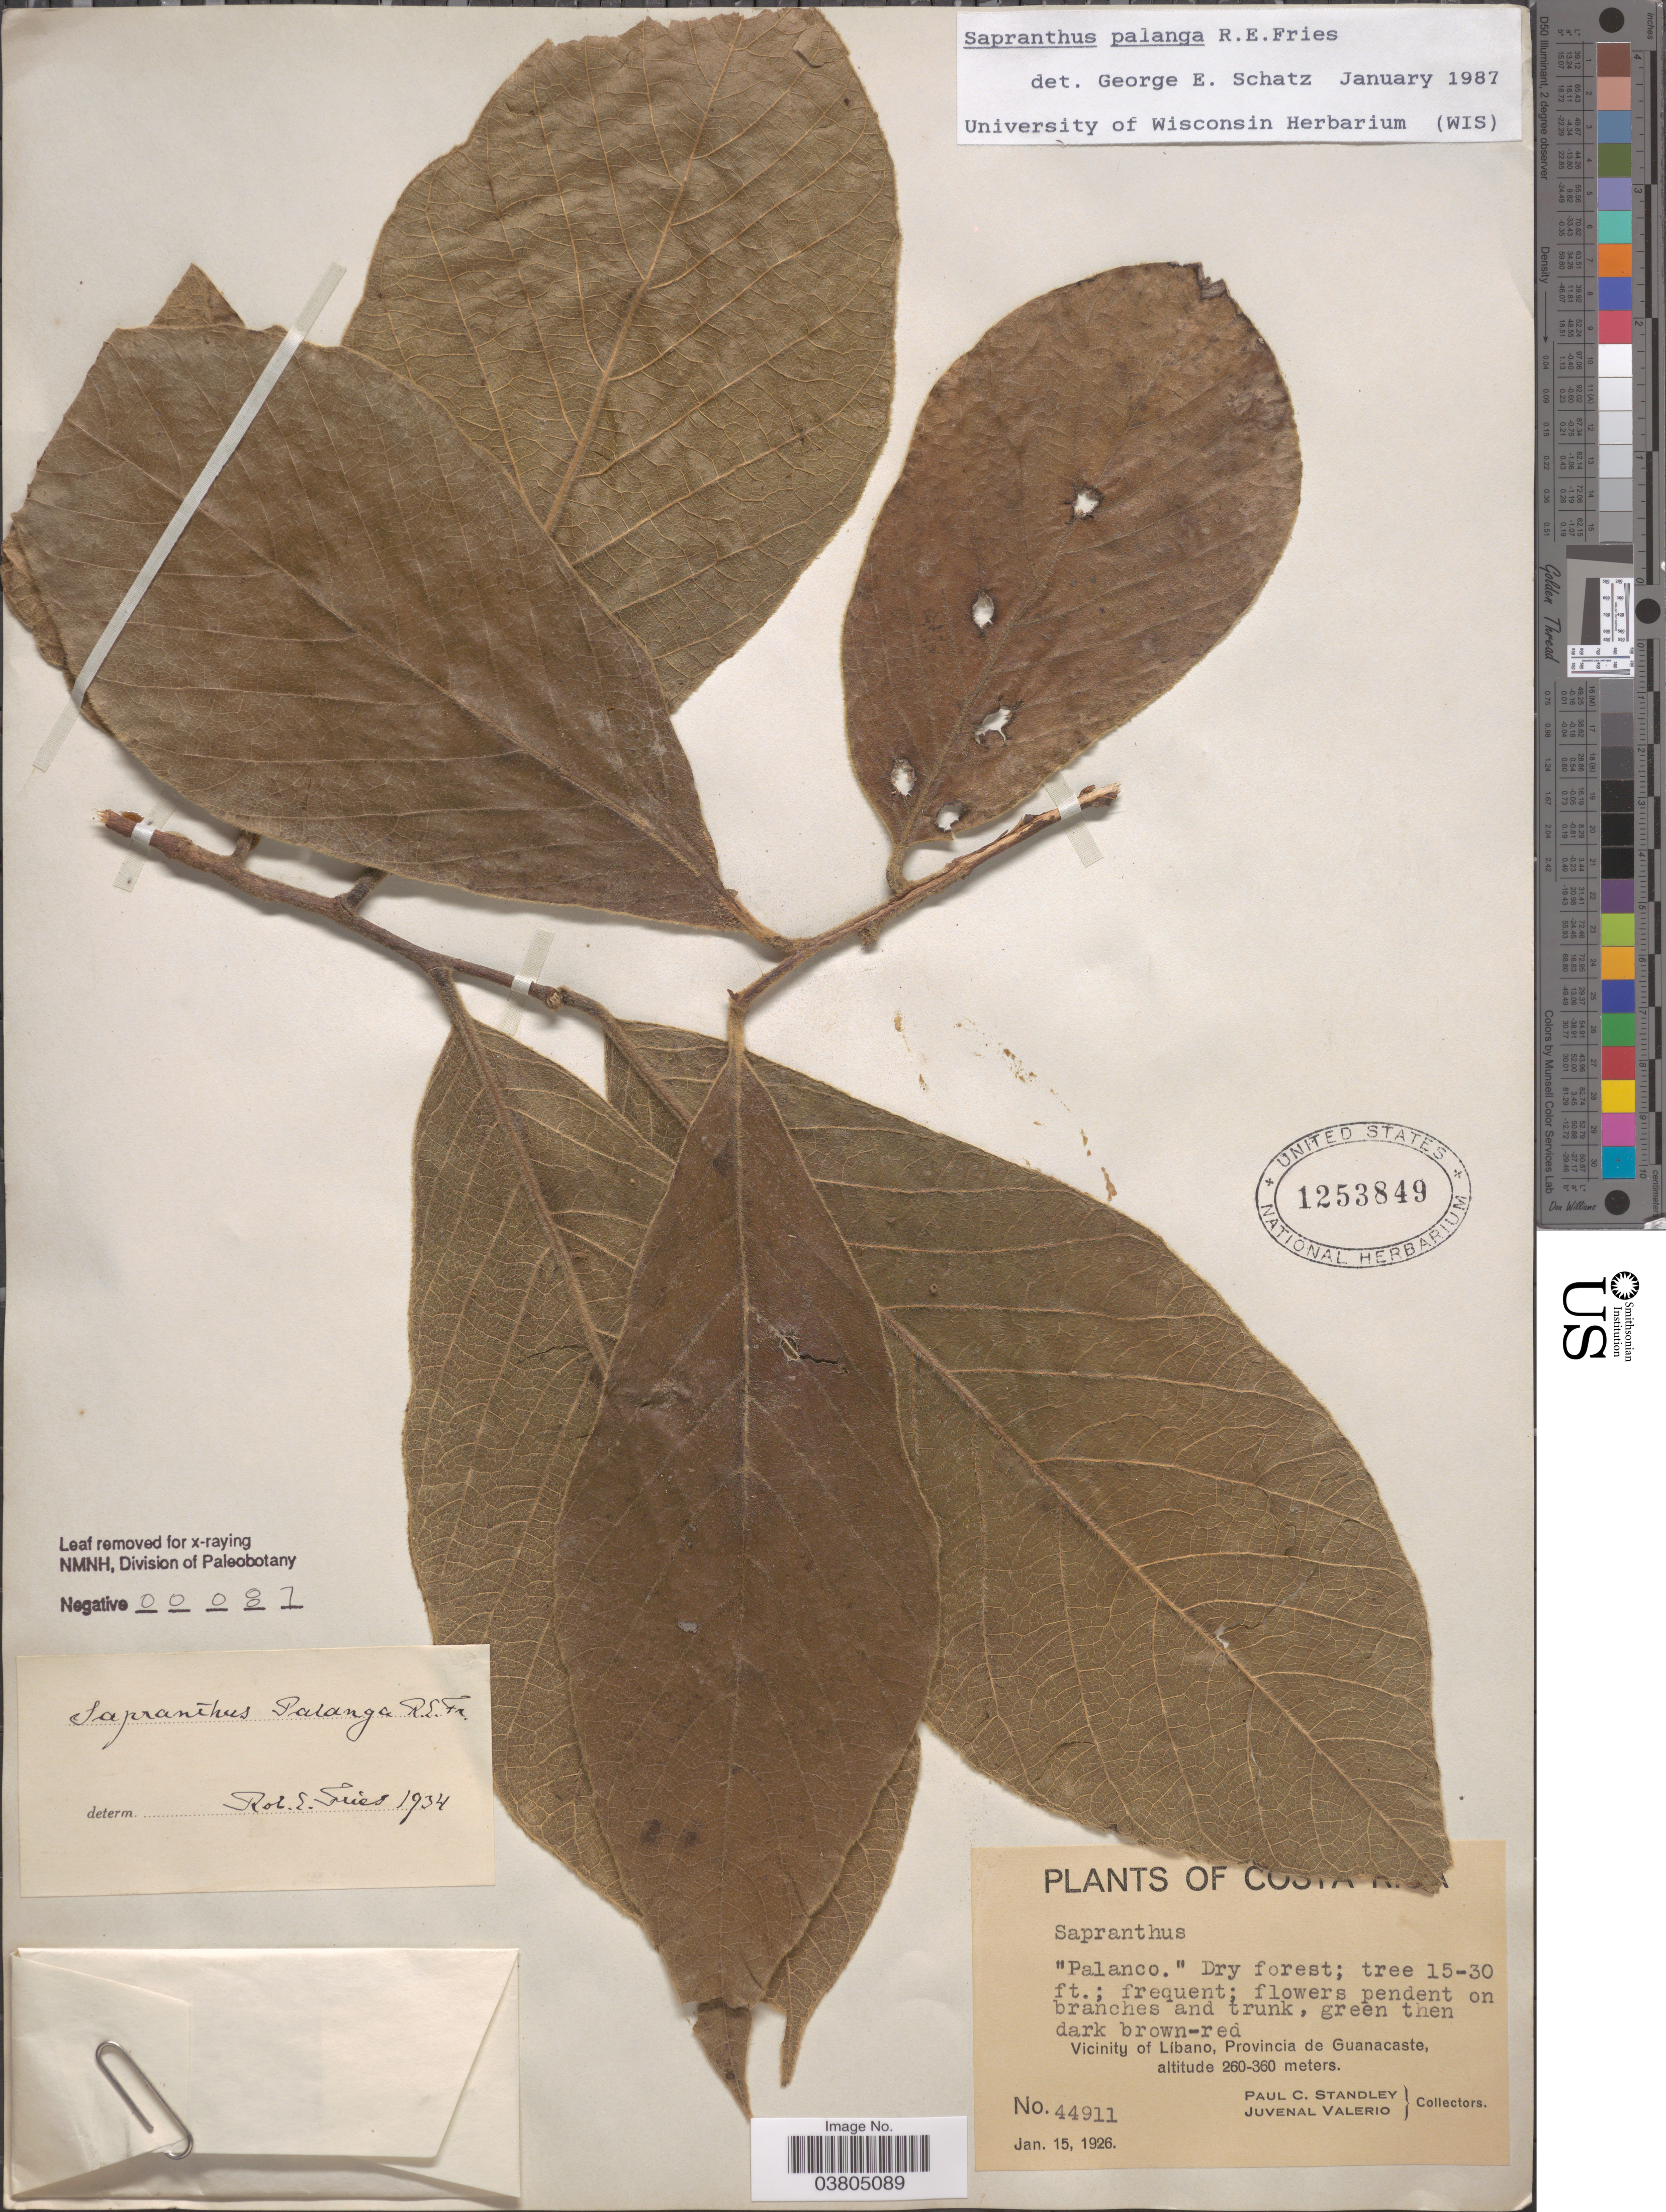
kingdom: Plantae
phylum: Tracheophyta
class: Magnoliopsida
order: Magnoliales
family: Annonaceae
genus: Sapranthus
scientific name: Sapranthus palanga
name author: R.E. Fr.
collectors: P. C. Standley & J. Valerio R.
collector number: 44911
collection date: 1926-01-15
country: Costa Rica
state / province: Guanacaste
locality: Vicinity of Libano.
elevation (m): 260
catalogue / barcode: US 1253849